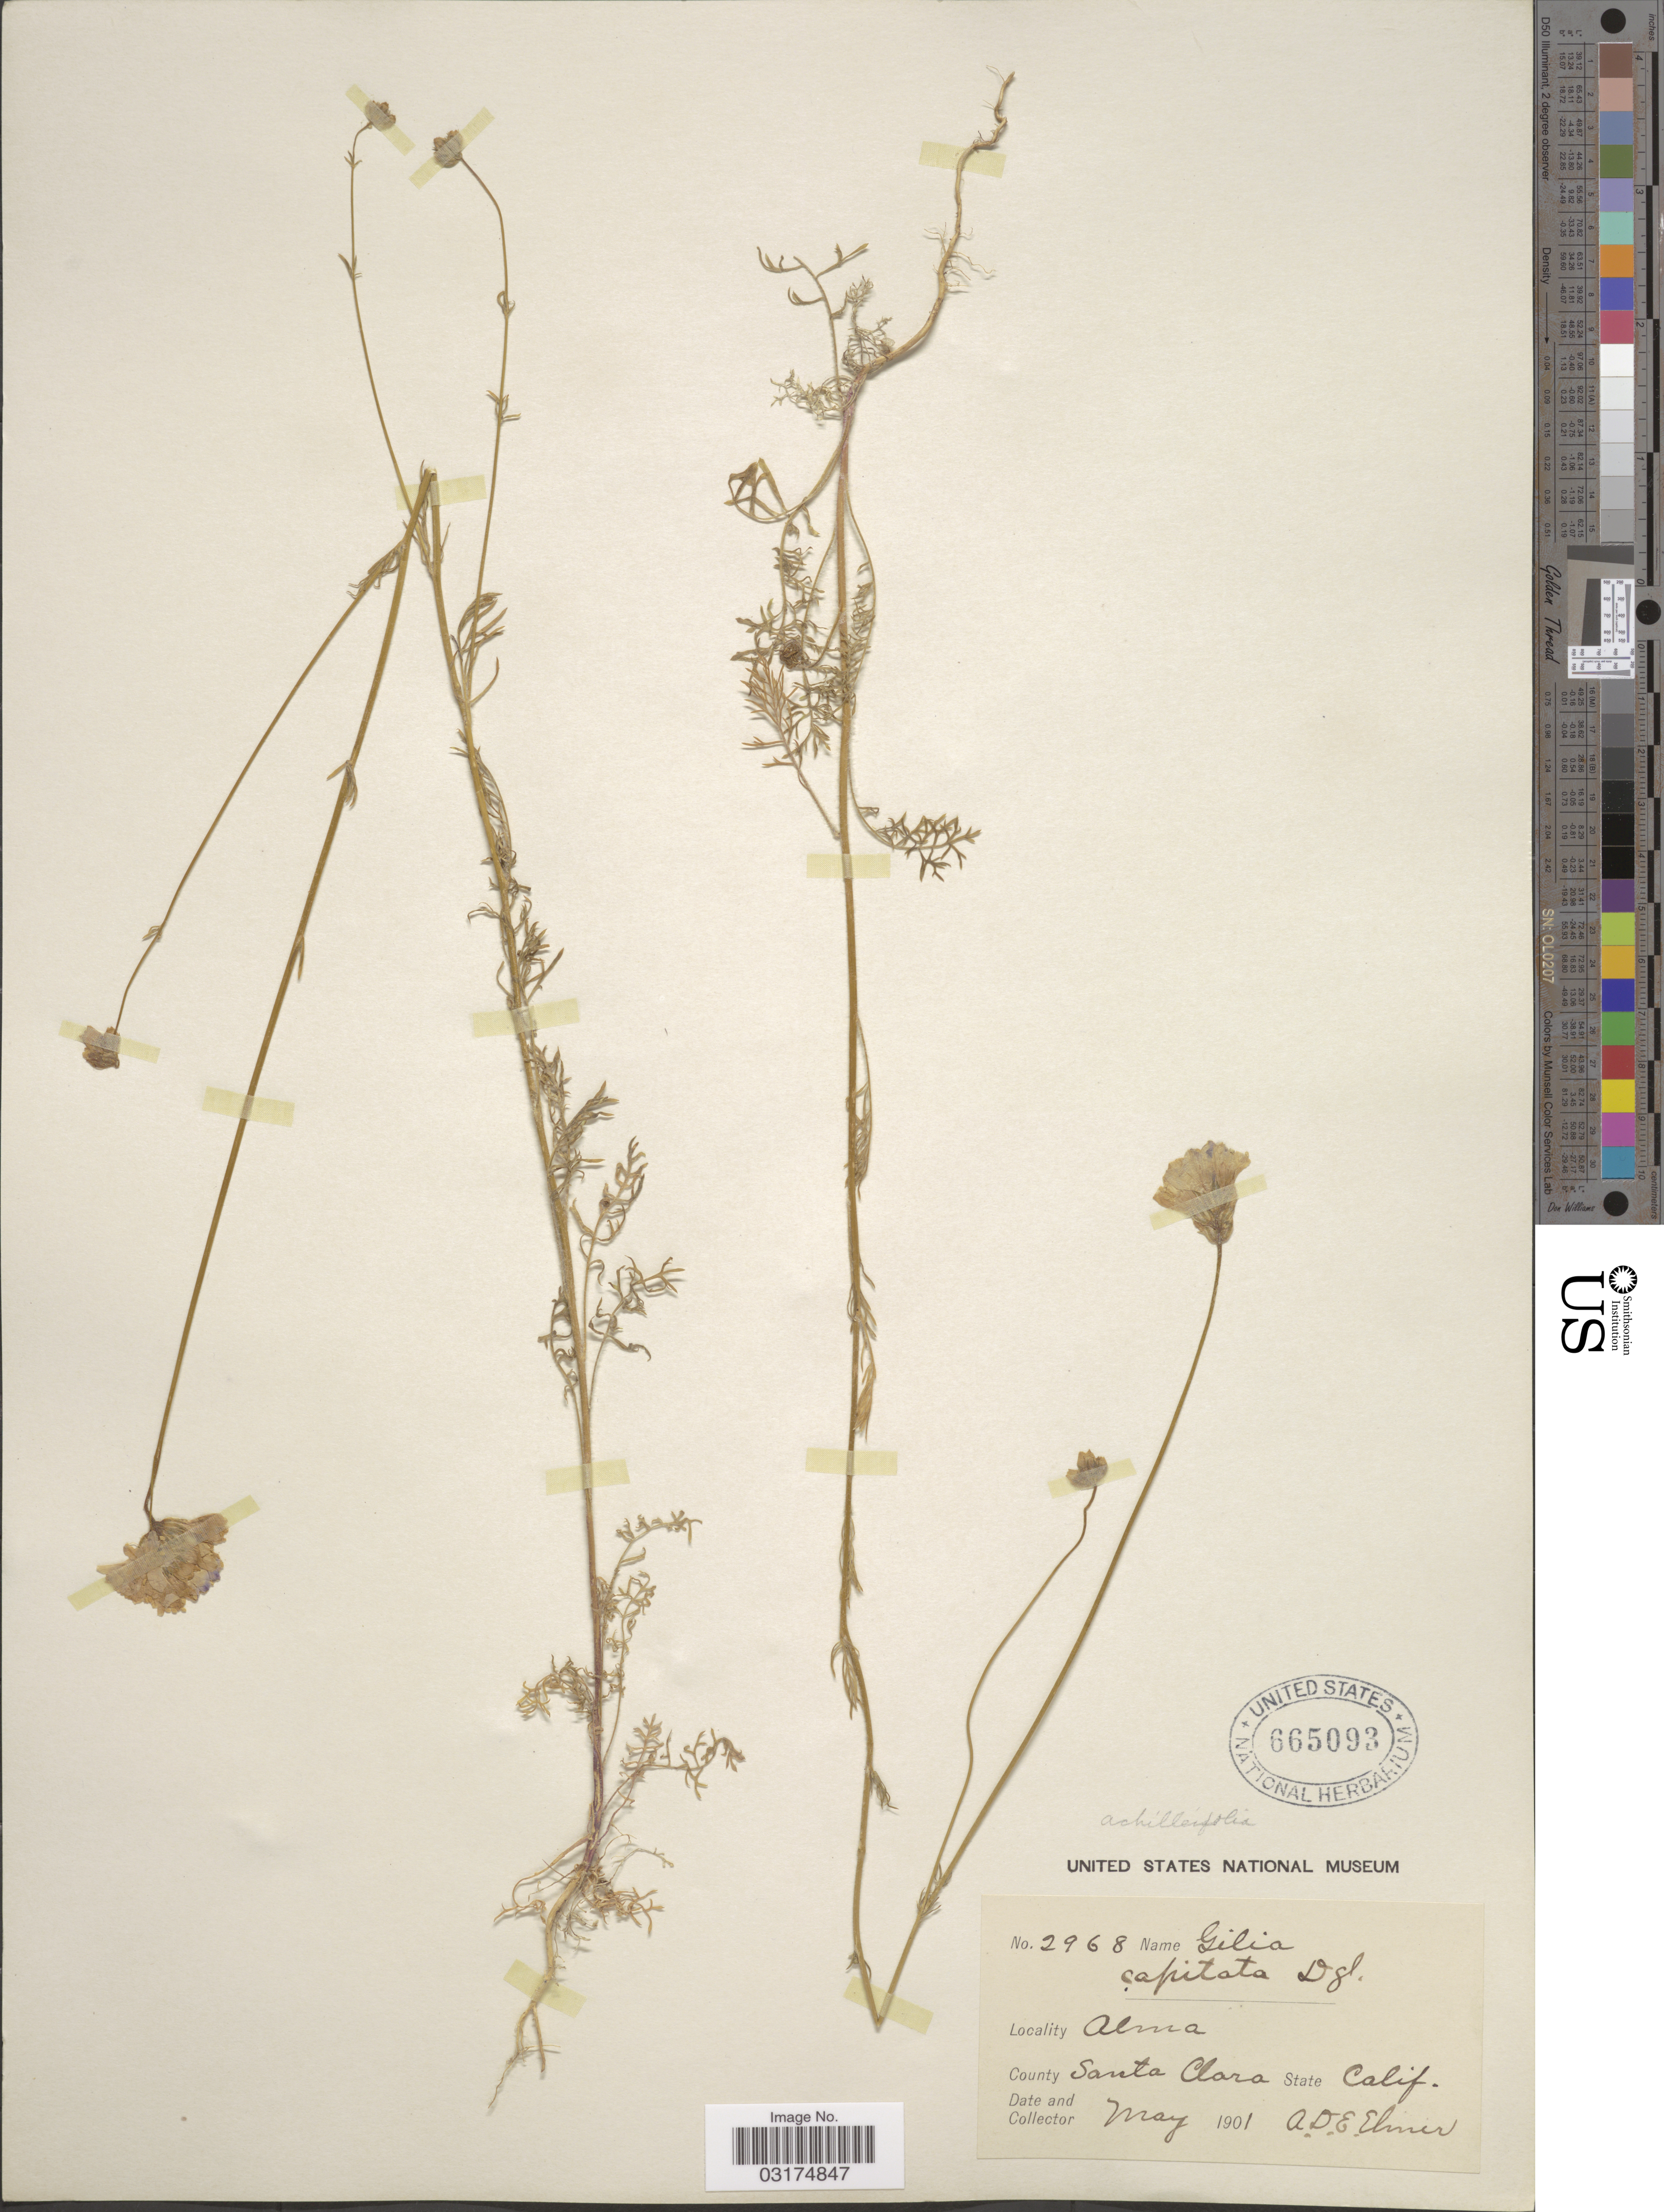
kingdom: Plantae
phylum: Tracheophyta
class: Magnoliopsida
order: Ericales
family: Polemoniaceae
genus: Gilia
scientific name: Gilia achilleifolia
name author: Benth.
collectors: A. D. E. Elmer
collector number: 2968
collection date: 1901-05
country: United States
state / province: California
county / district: Santa Clara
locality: Alma. County Santa Clara.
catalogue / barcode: US 665093